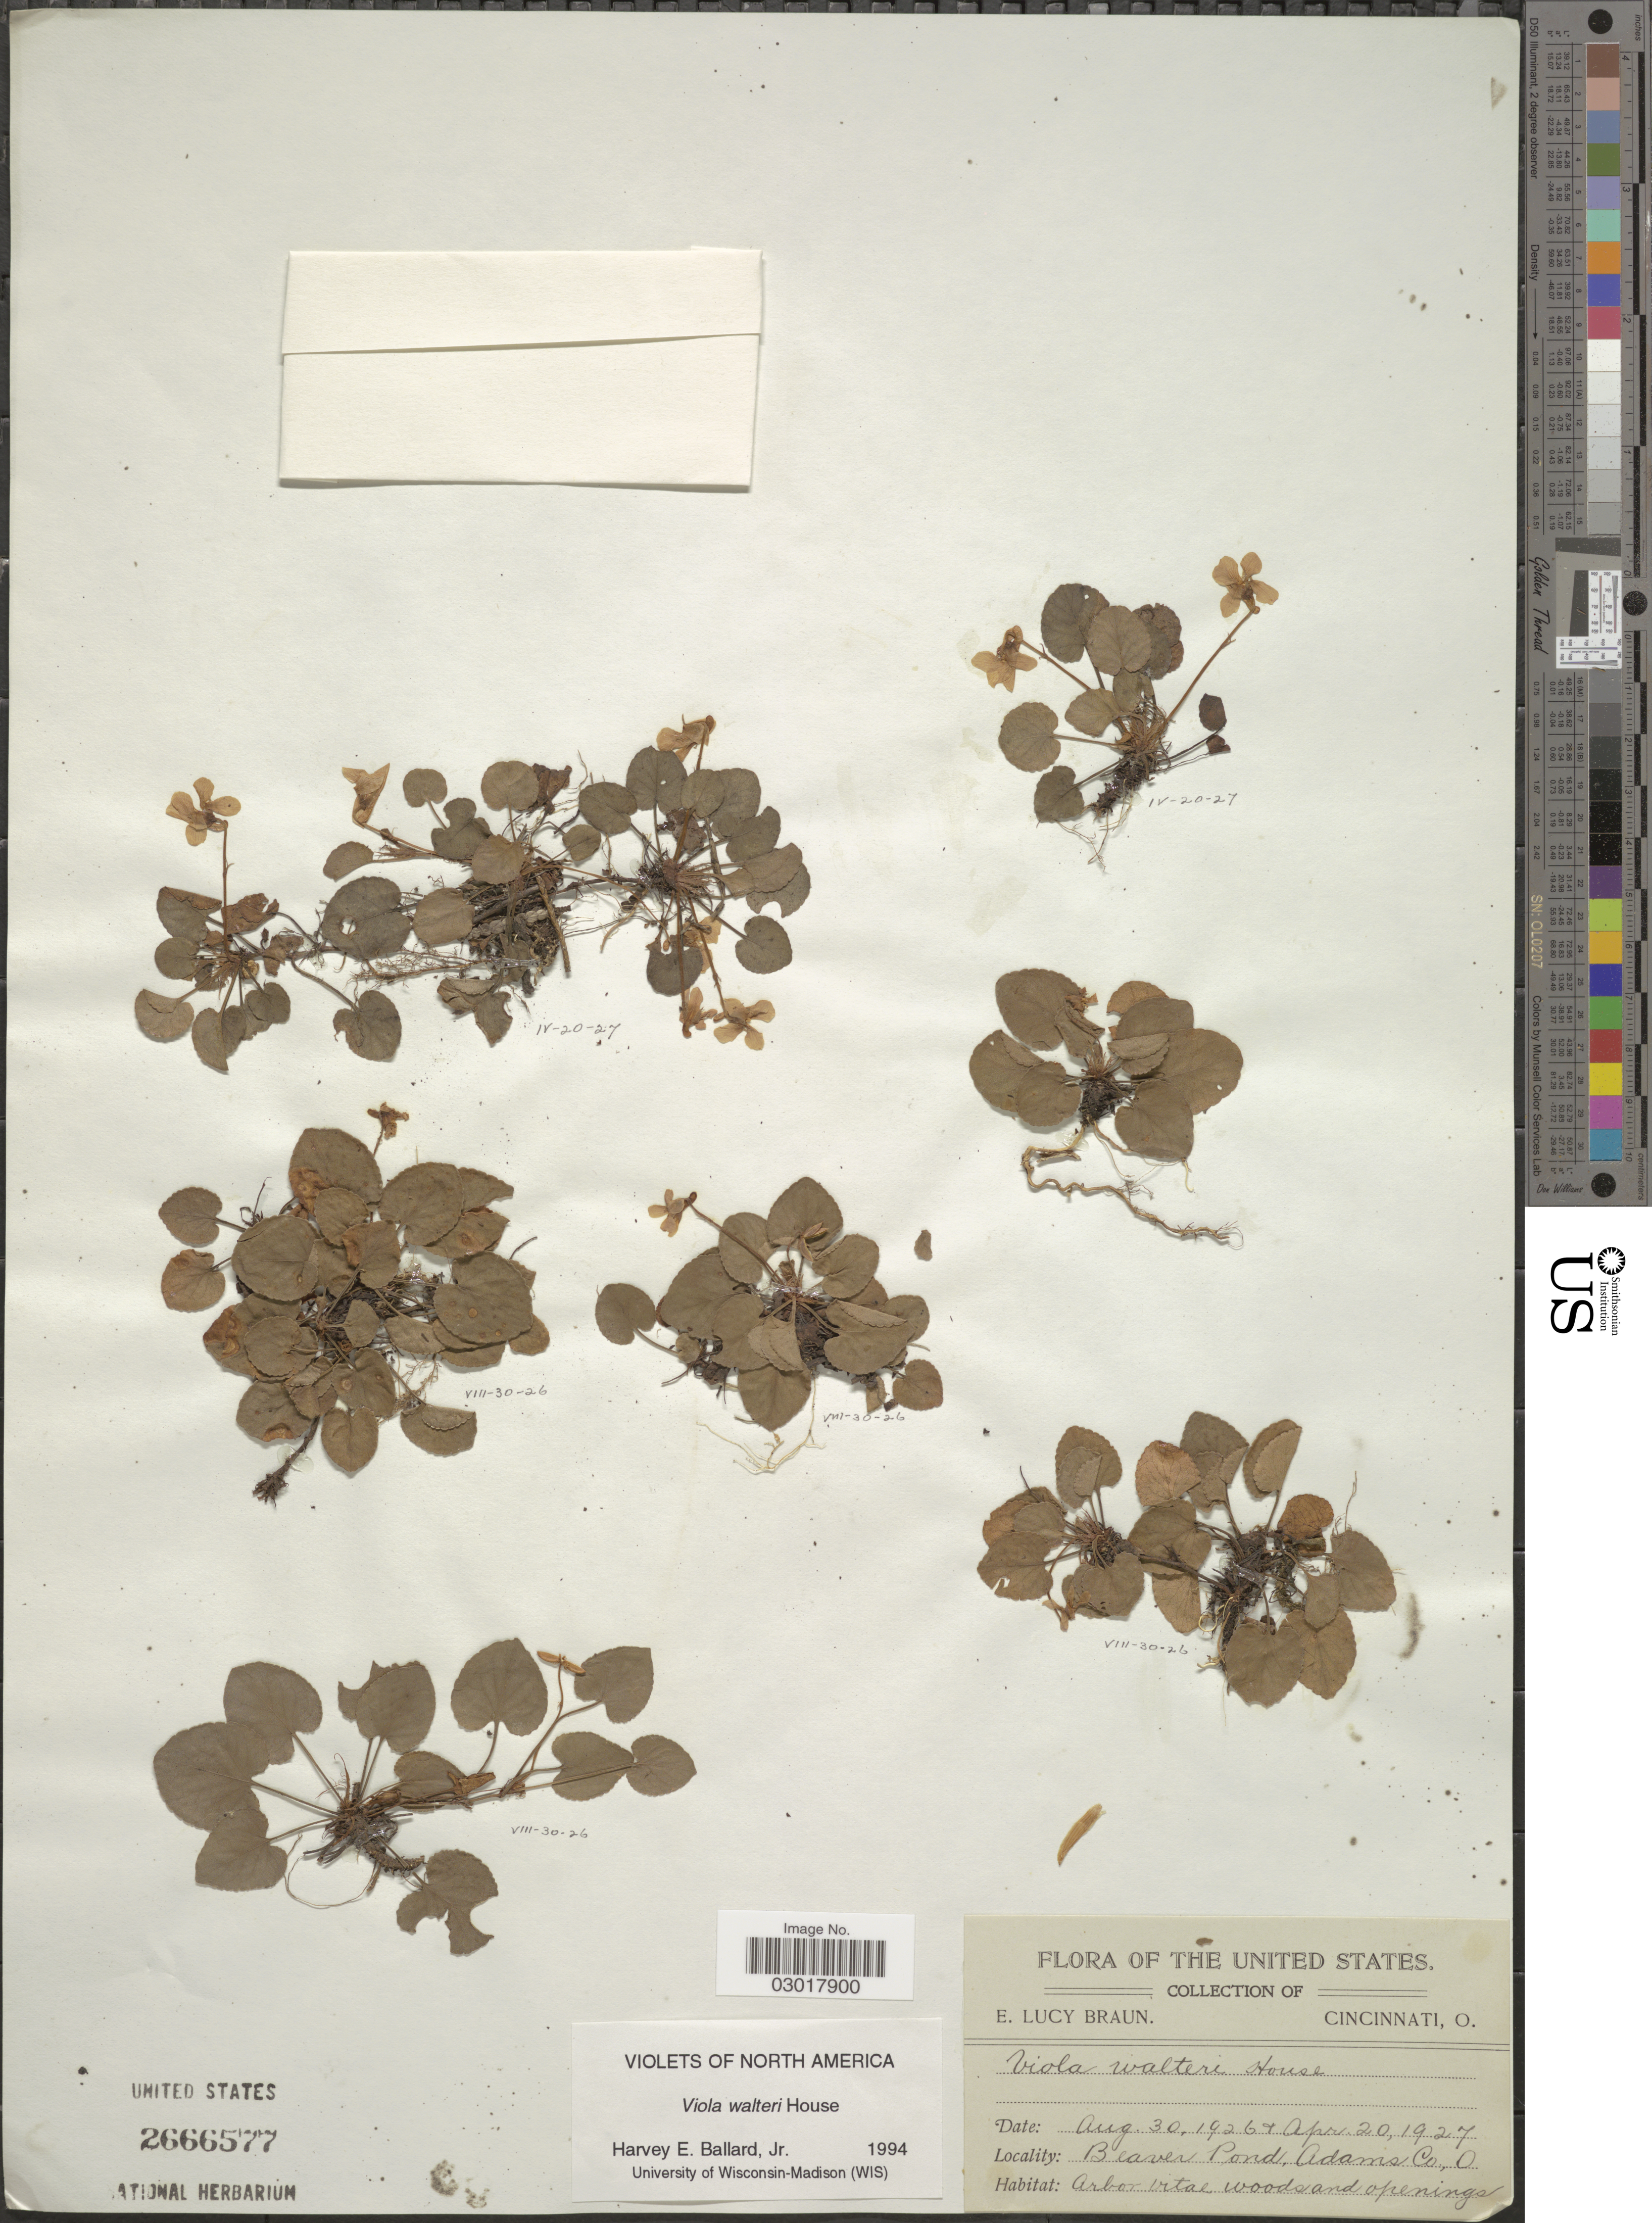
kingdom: Plantae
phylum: Tracheophyta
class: Magnoliopsida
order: Malpighiales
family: Violaceae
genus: Viola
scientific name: Viola walteri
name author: House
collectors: E. L. Braun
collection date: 1926-08-30/1927-04-20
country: United States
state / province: Ohio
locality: Beaver Pond, Adams Co.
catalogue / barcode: US 2666577